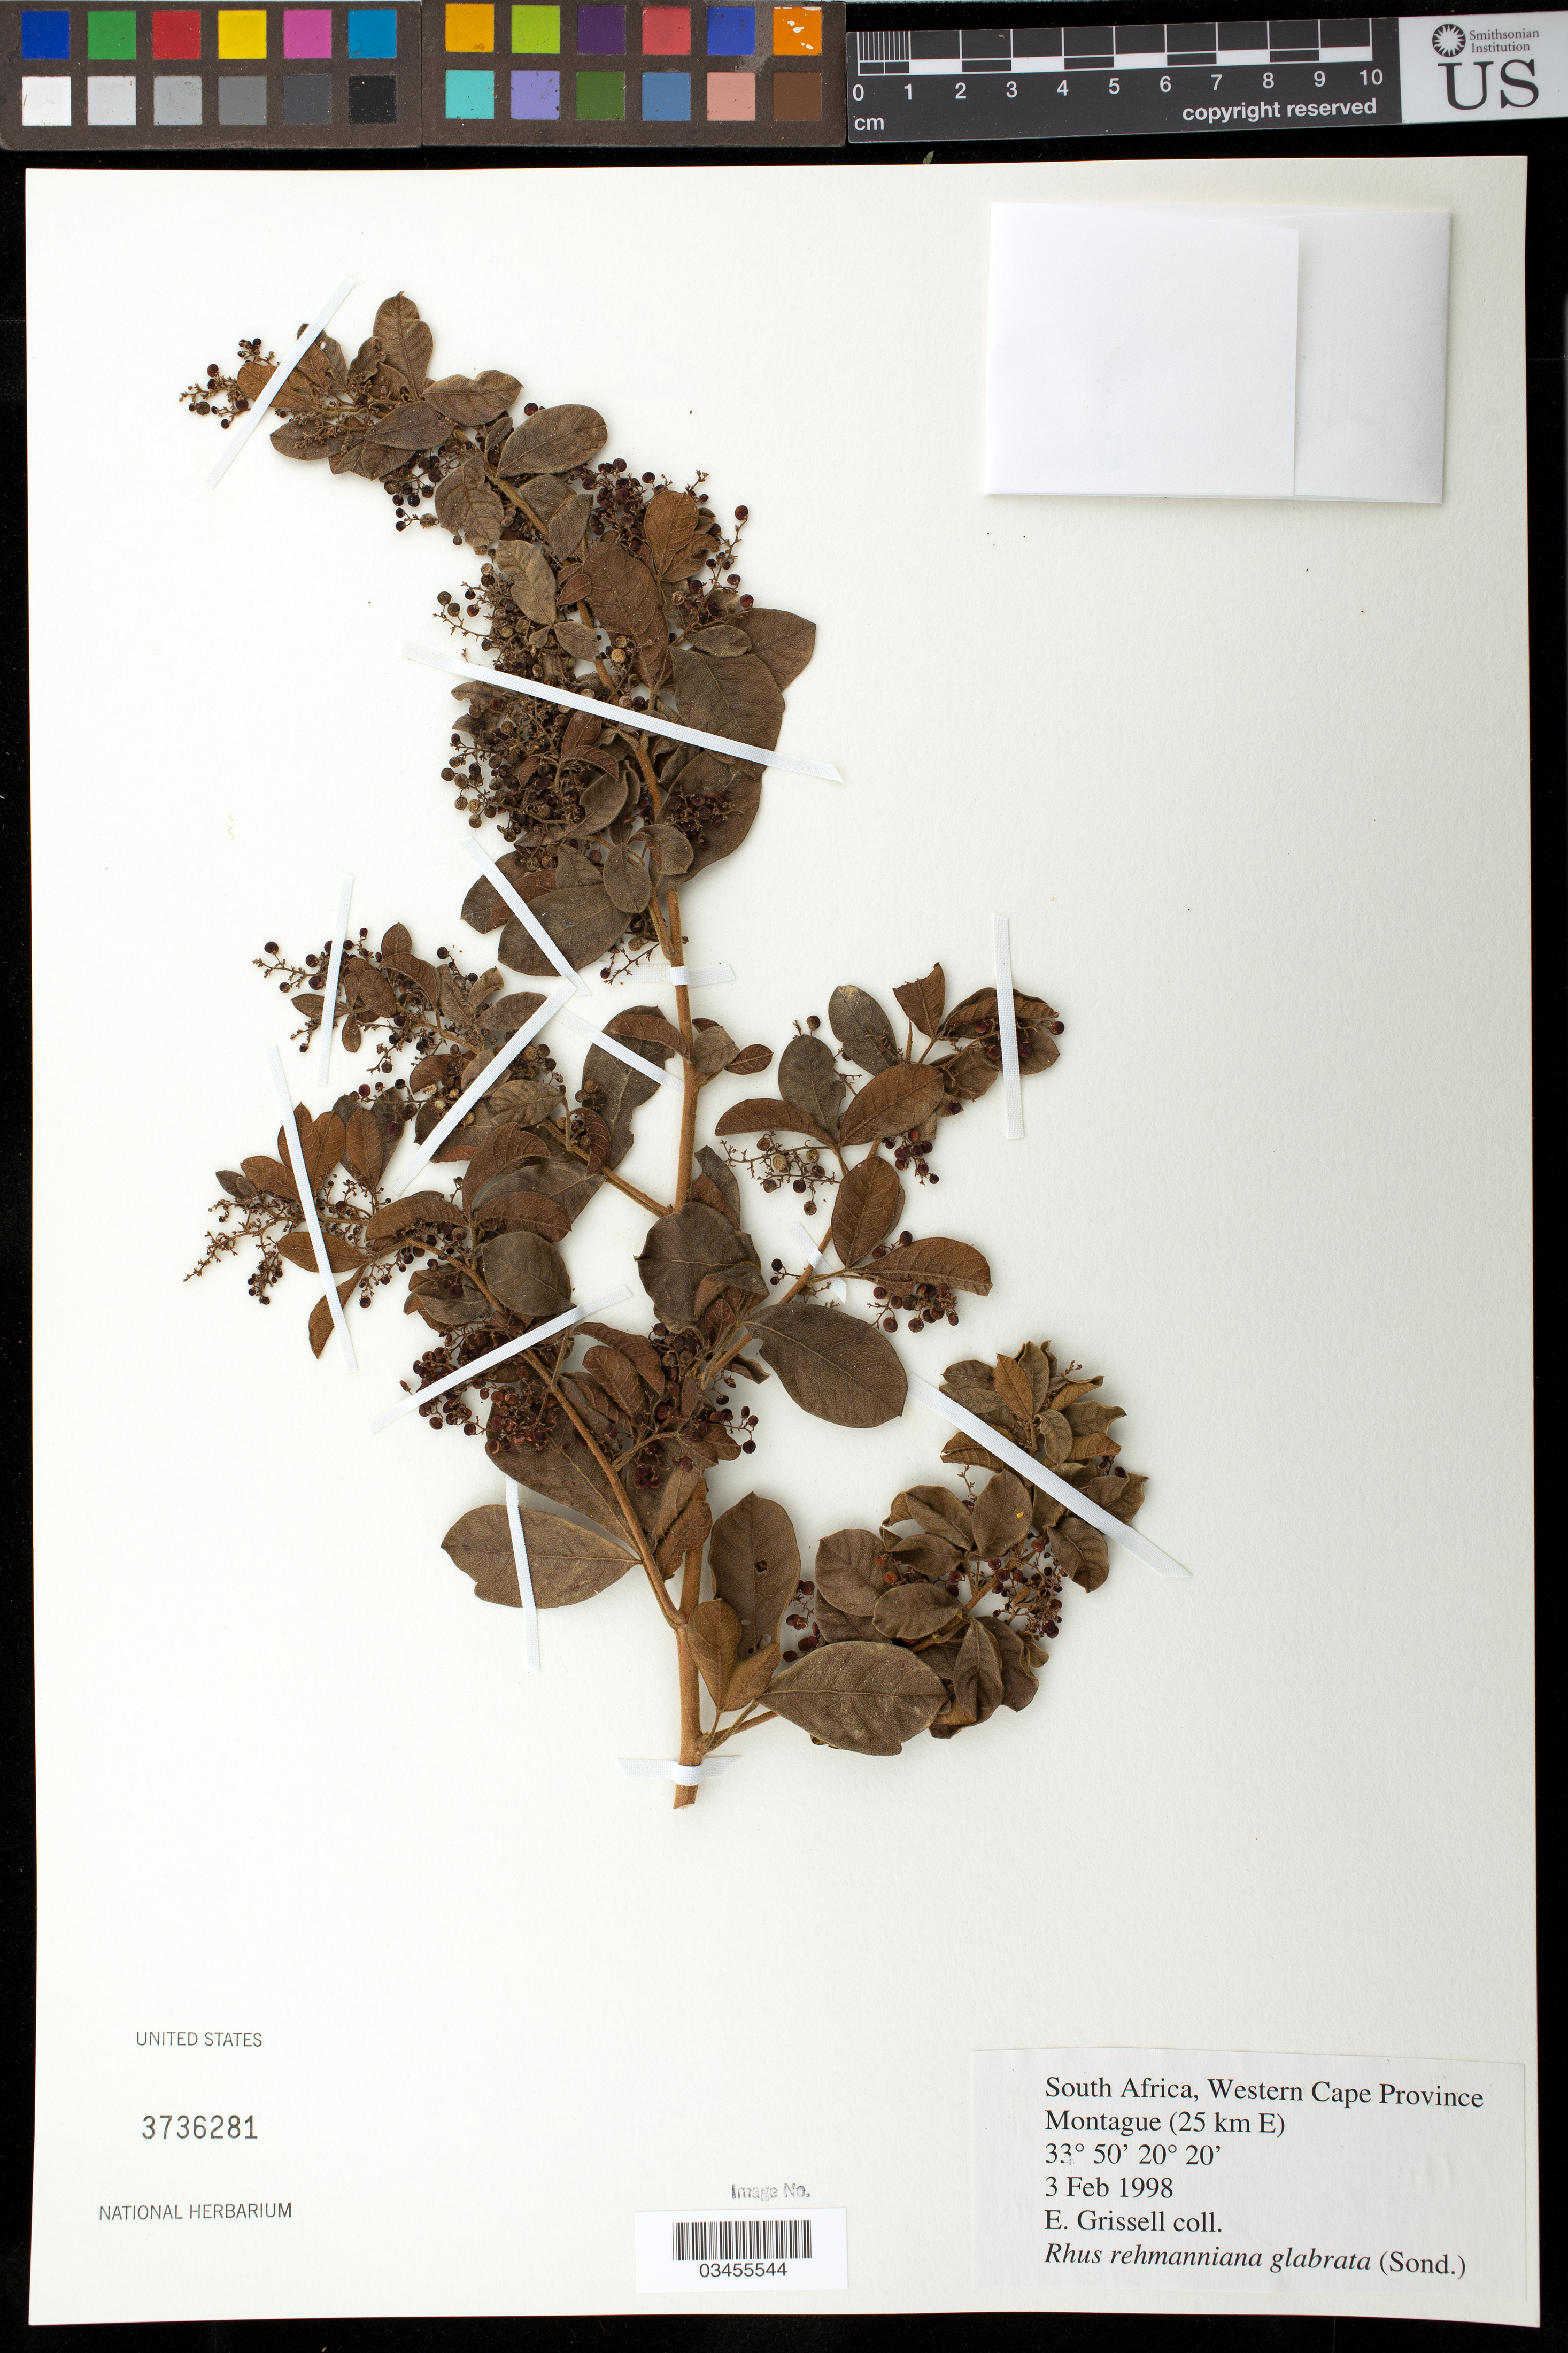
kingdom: Plantae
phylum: Tracheophyta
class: Magnoliopsida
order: Sapindales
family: Anacardiaceae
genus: Rhus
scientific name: Rhus rehmanniana var. glabrata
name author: (Sond.) Moffett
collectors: E. Grissell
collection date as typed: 3 Feb 1998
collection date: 1998-02-03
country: South Africa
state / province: Western Cape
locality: Montague (25 km E)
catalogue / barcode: US 3736281